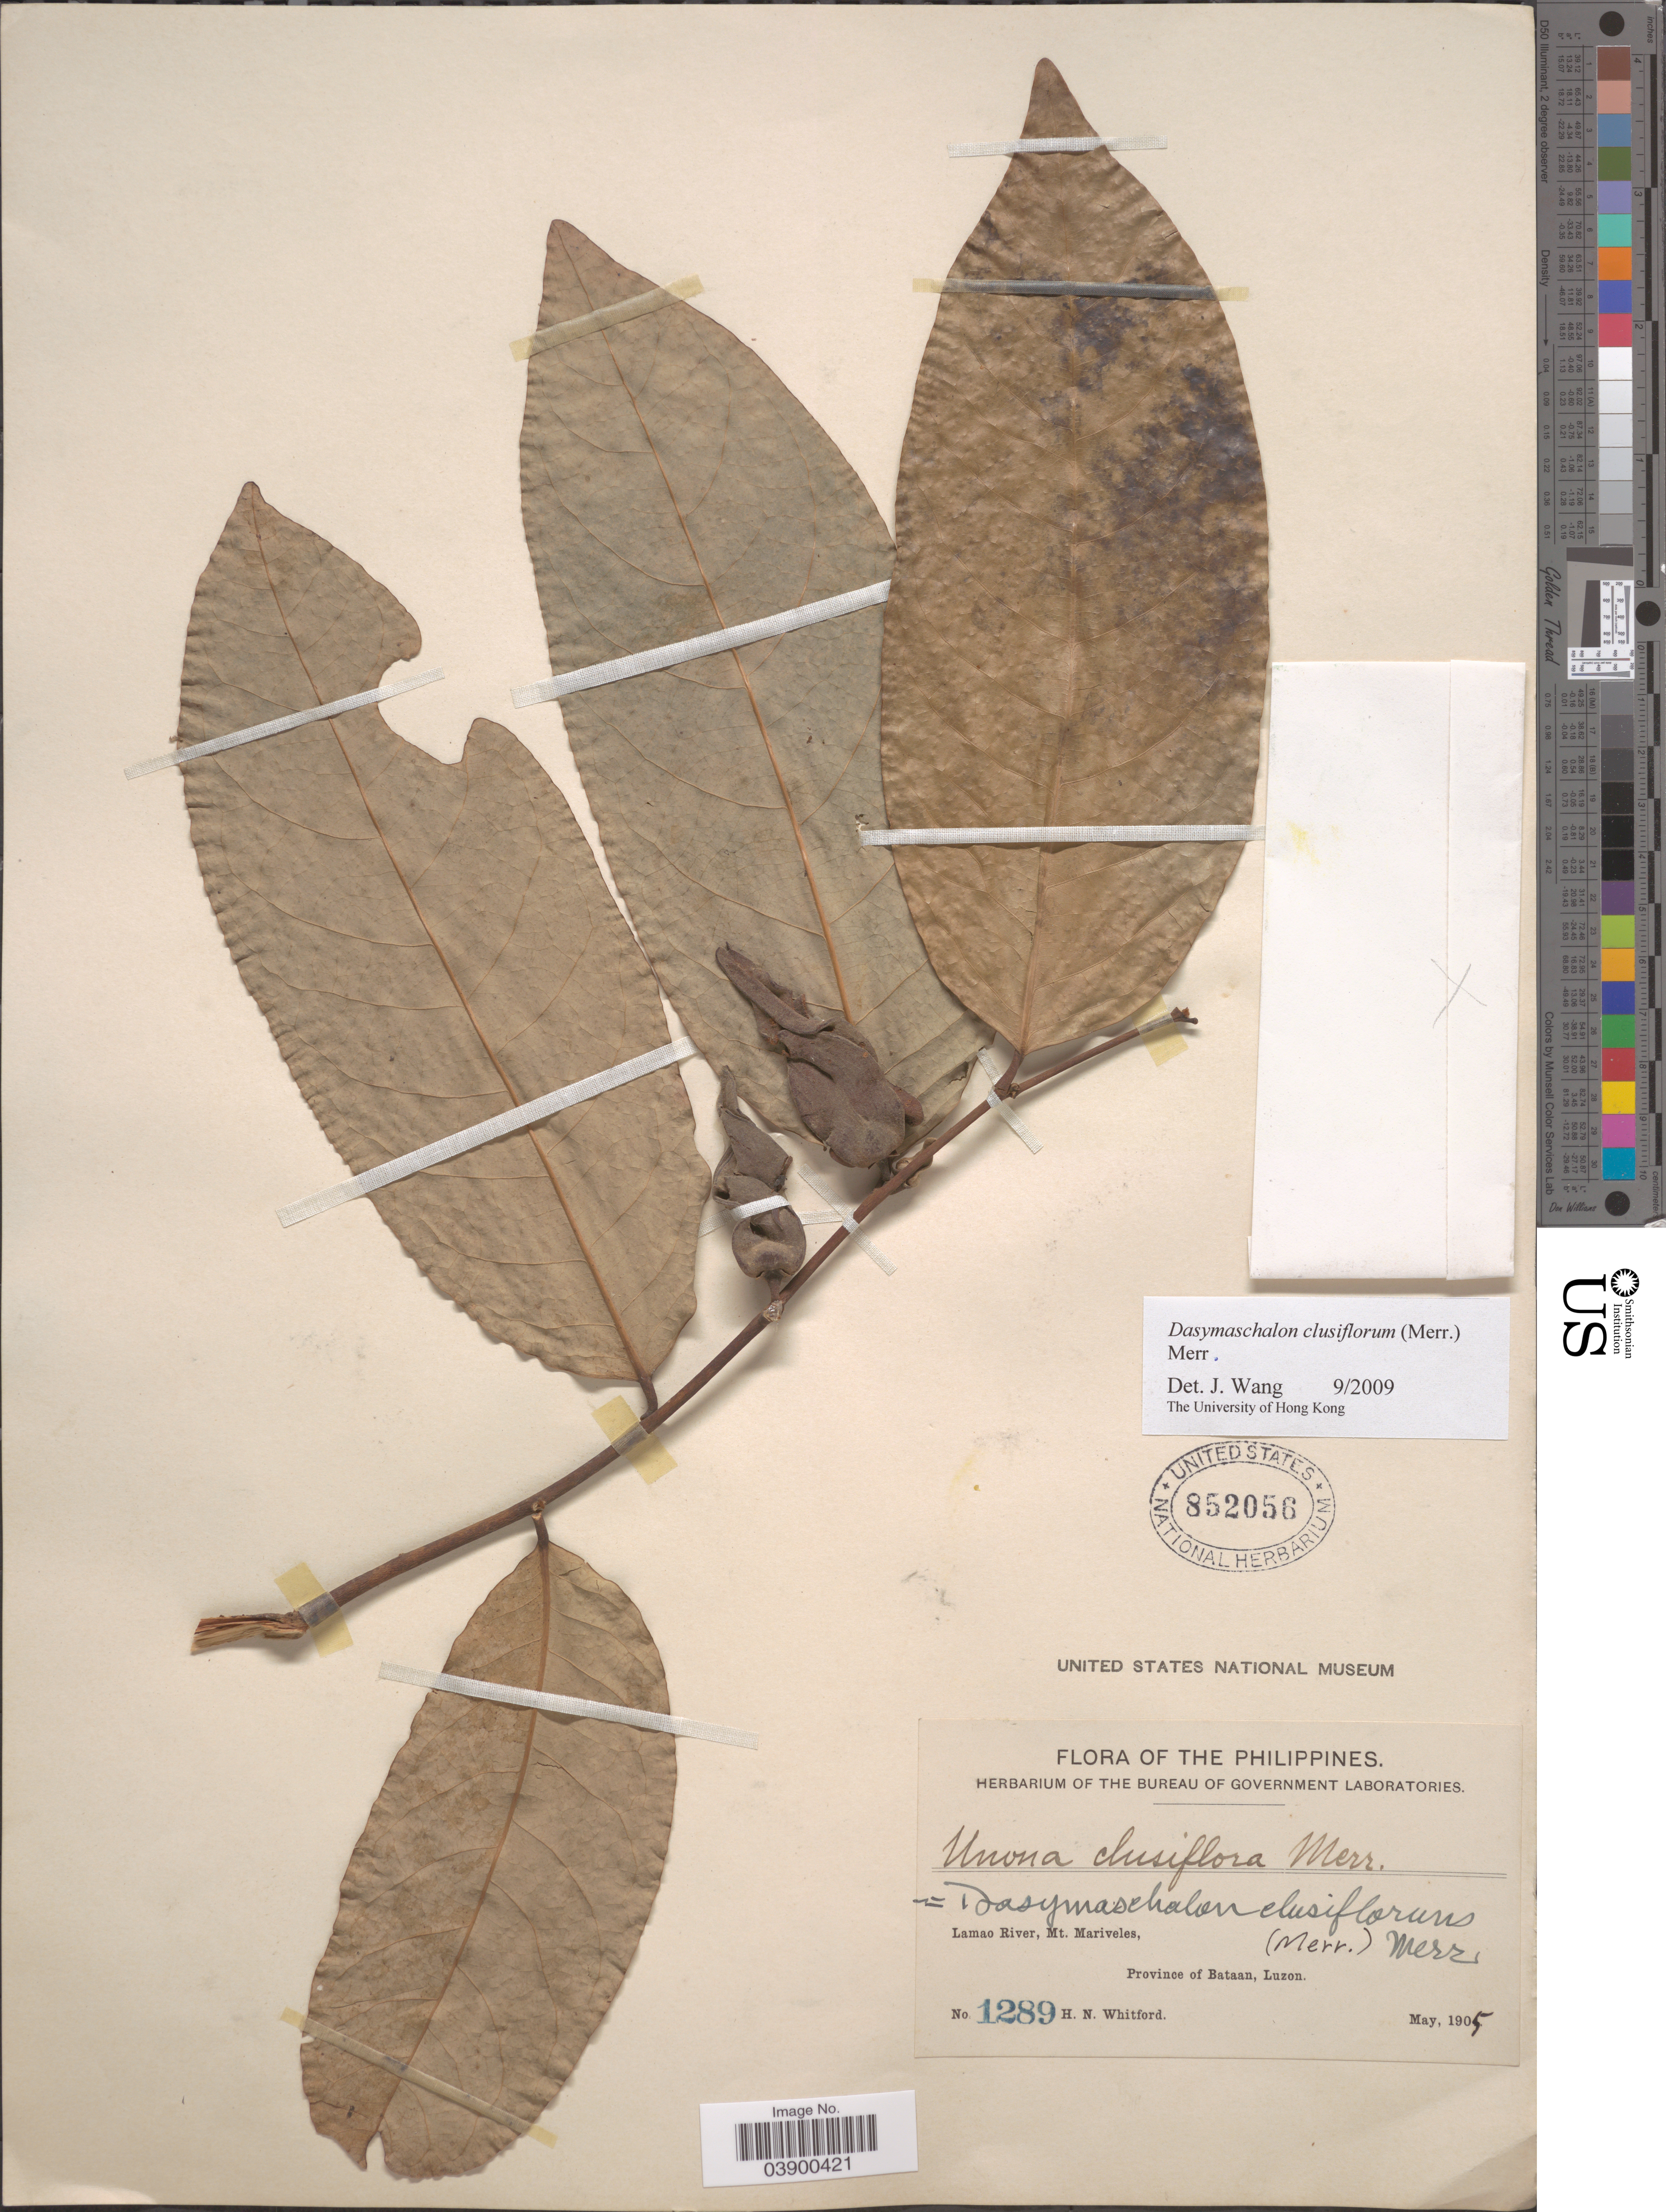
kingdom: Plantae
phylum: Tracheophyta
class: Magnoliopsida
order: Magnoliales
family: Annonaceae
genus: Dasymaschalon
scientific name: Dasymaschalon clusiflorum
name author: (Merr.) Merr.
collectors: H. N. Whitford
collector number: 1289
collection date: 1905-05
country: Philippines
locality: Lamao River, Mt. Mariveles, Province of Bataan, Luzon.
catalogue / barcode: US 852056